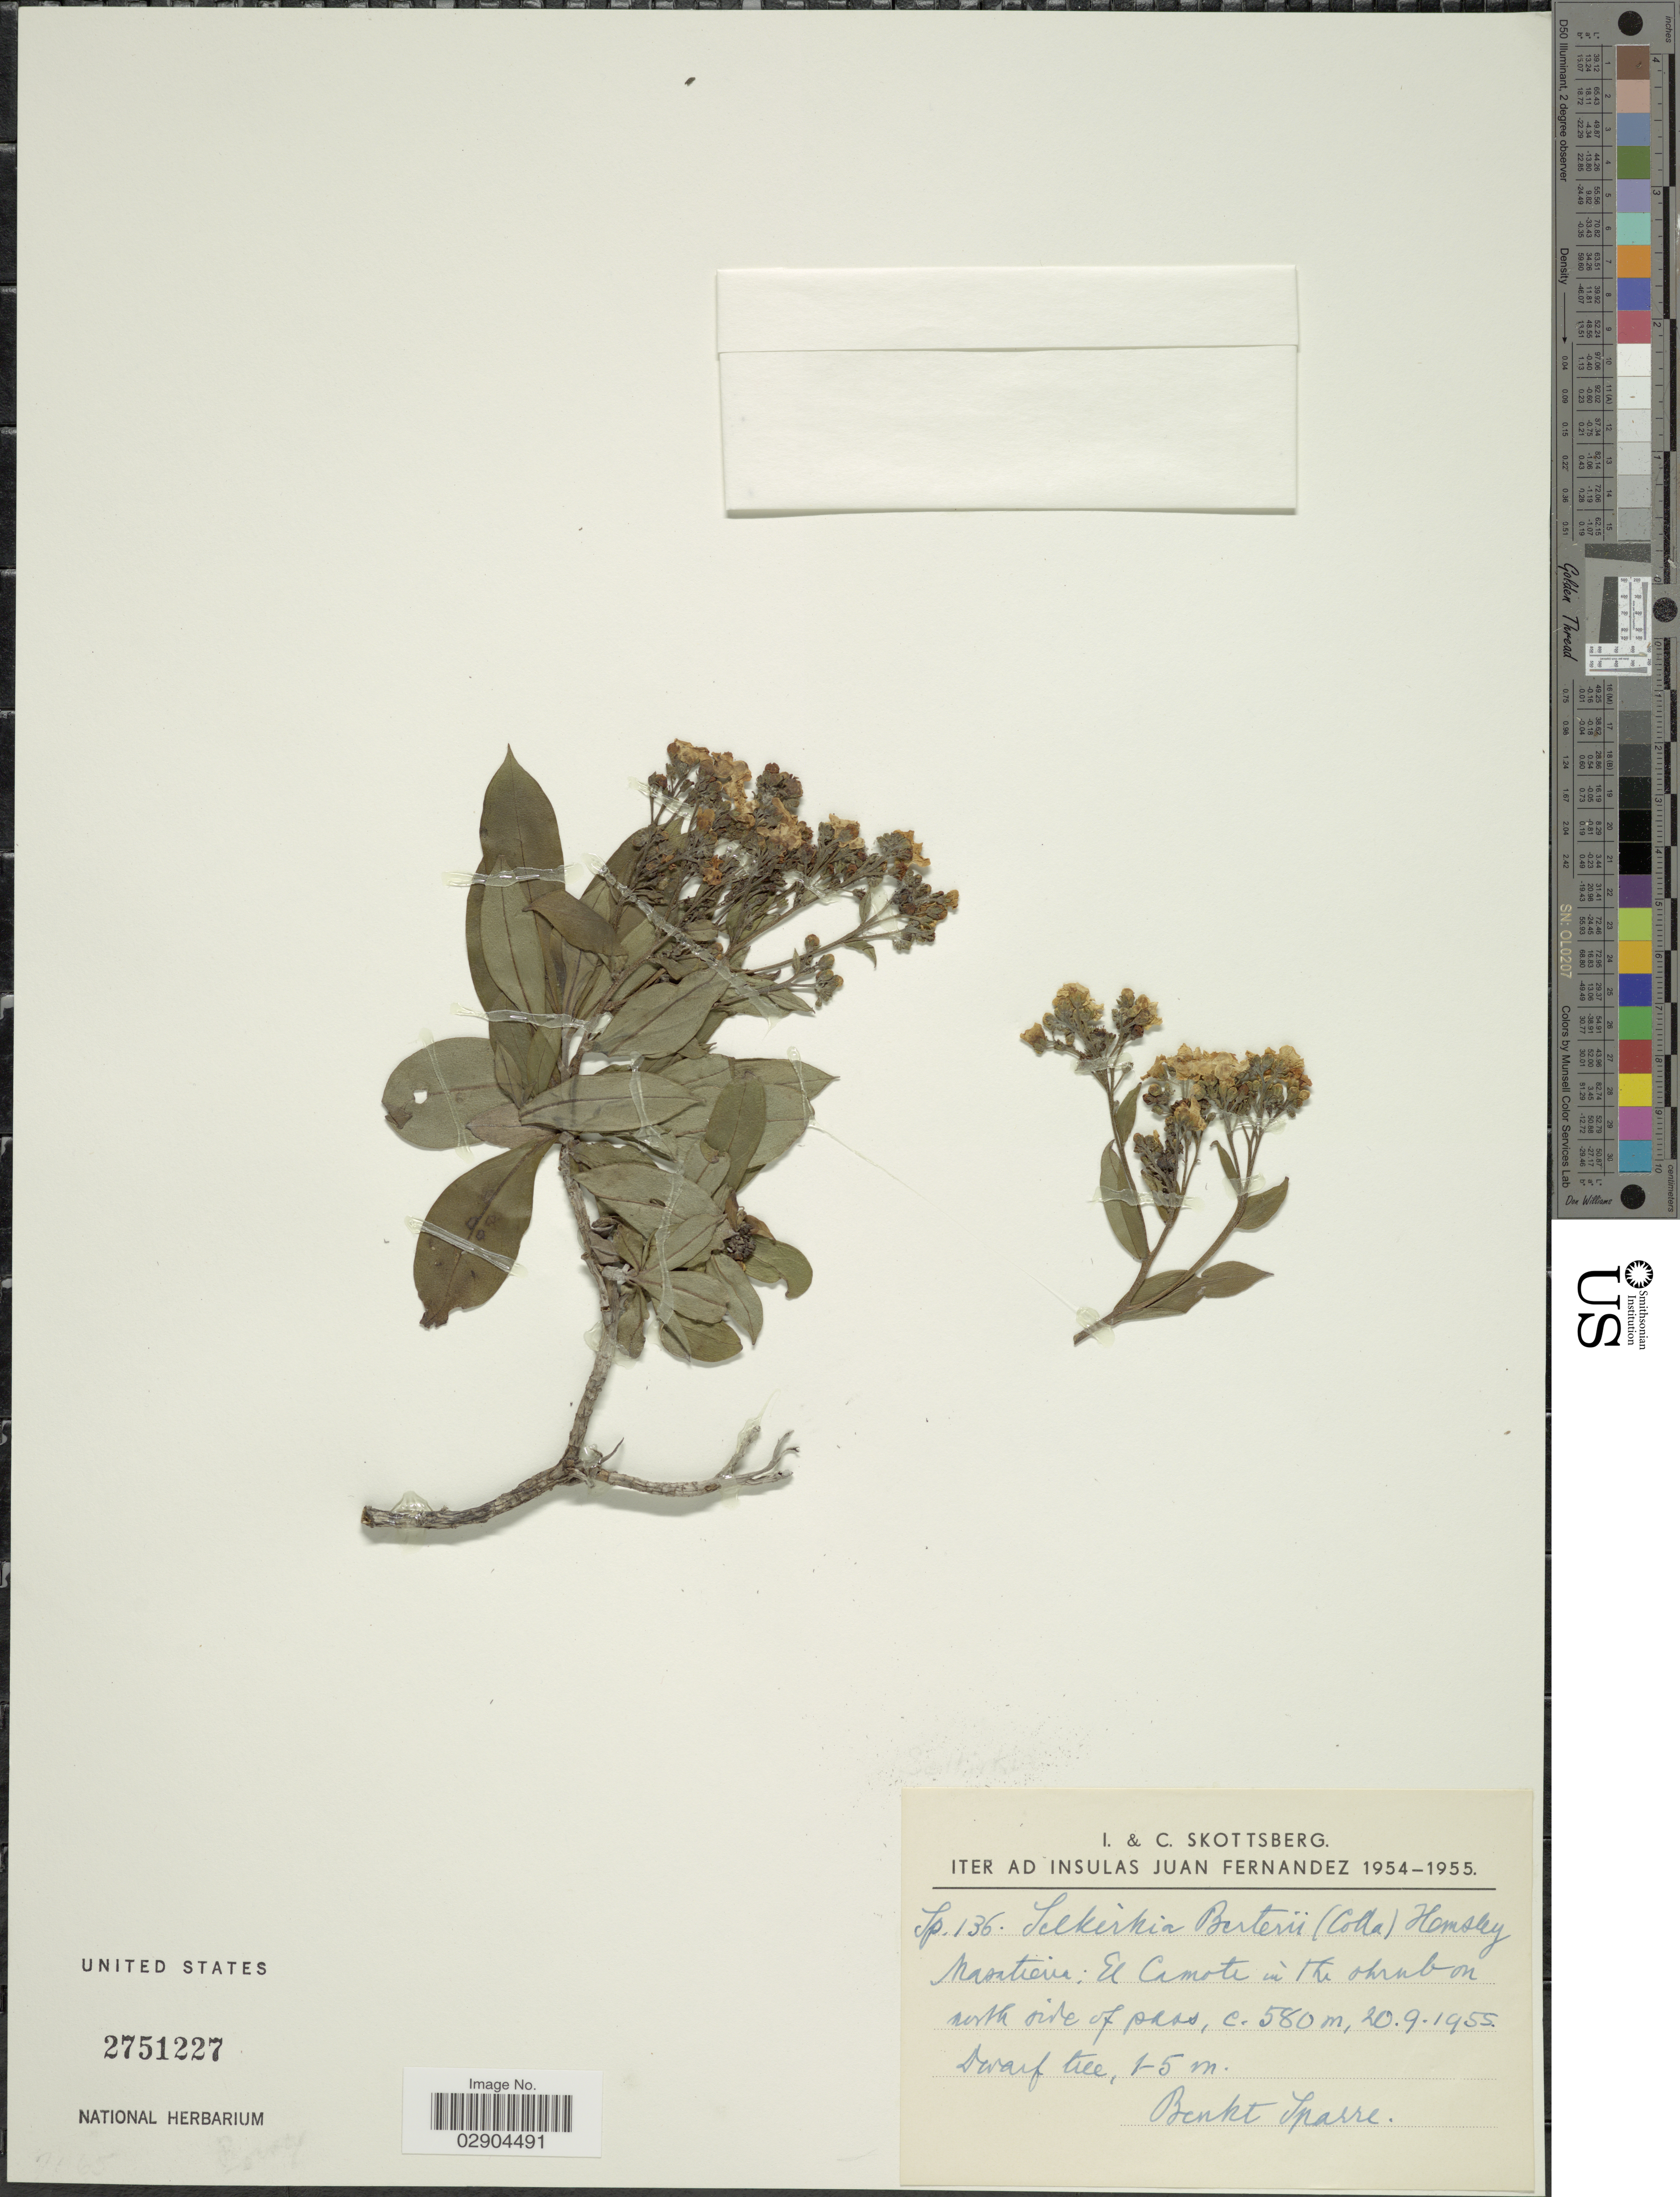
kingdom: Plantae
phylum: Tracheophyta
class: Magnoliopsida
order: Boraginales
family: Boraginaceae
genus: Selkirkia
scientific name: Selkirkia berteroi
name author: Hemsl.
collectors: B. Sparre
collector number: Sp.136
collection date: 1955-09-20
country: Chile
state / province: Valparaíso (V)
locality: Iter ad Insulas Juan Fernandez. Masatierra: El Camote in the shrub on north side of pass.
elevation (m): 580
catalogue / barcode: US 2751227